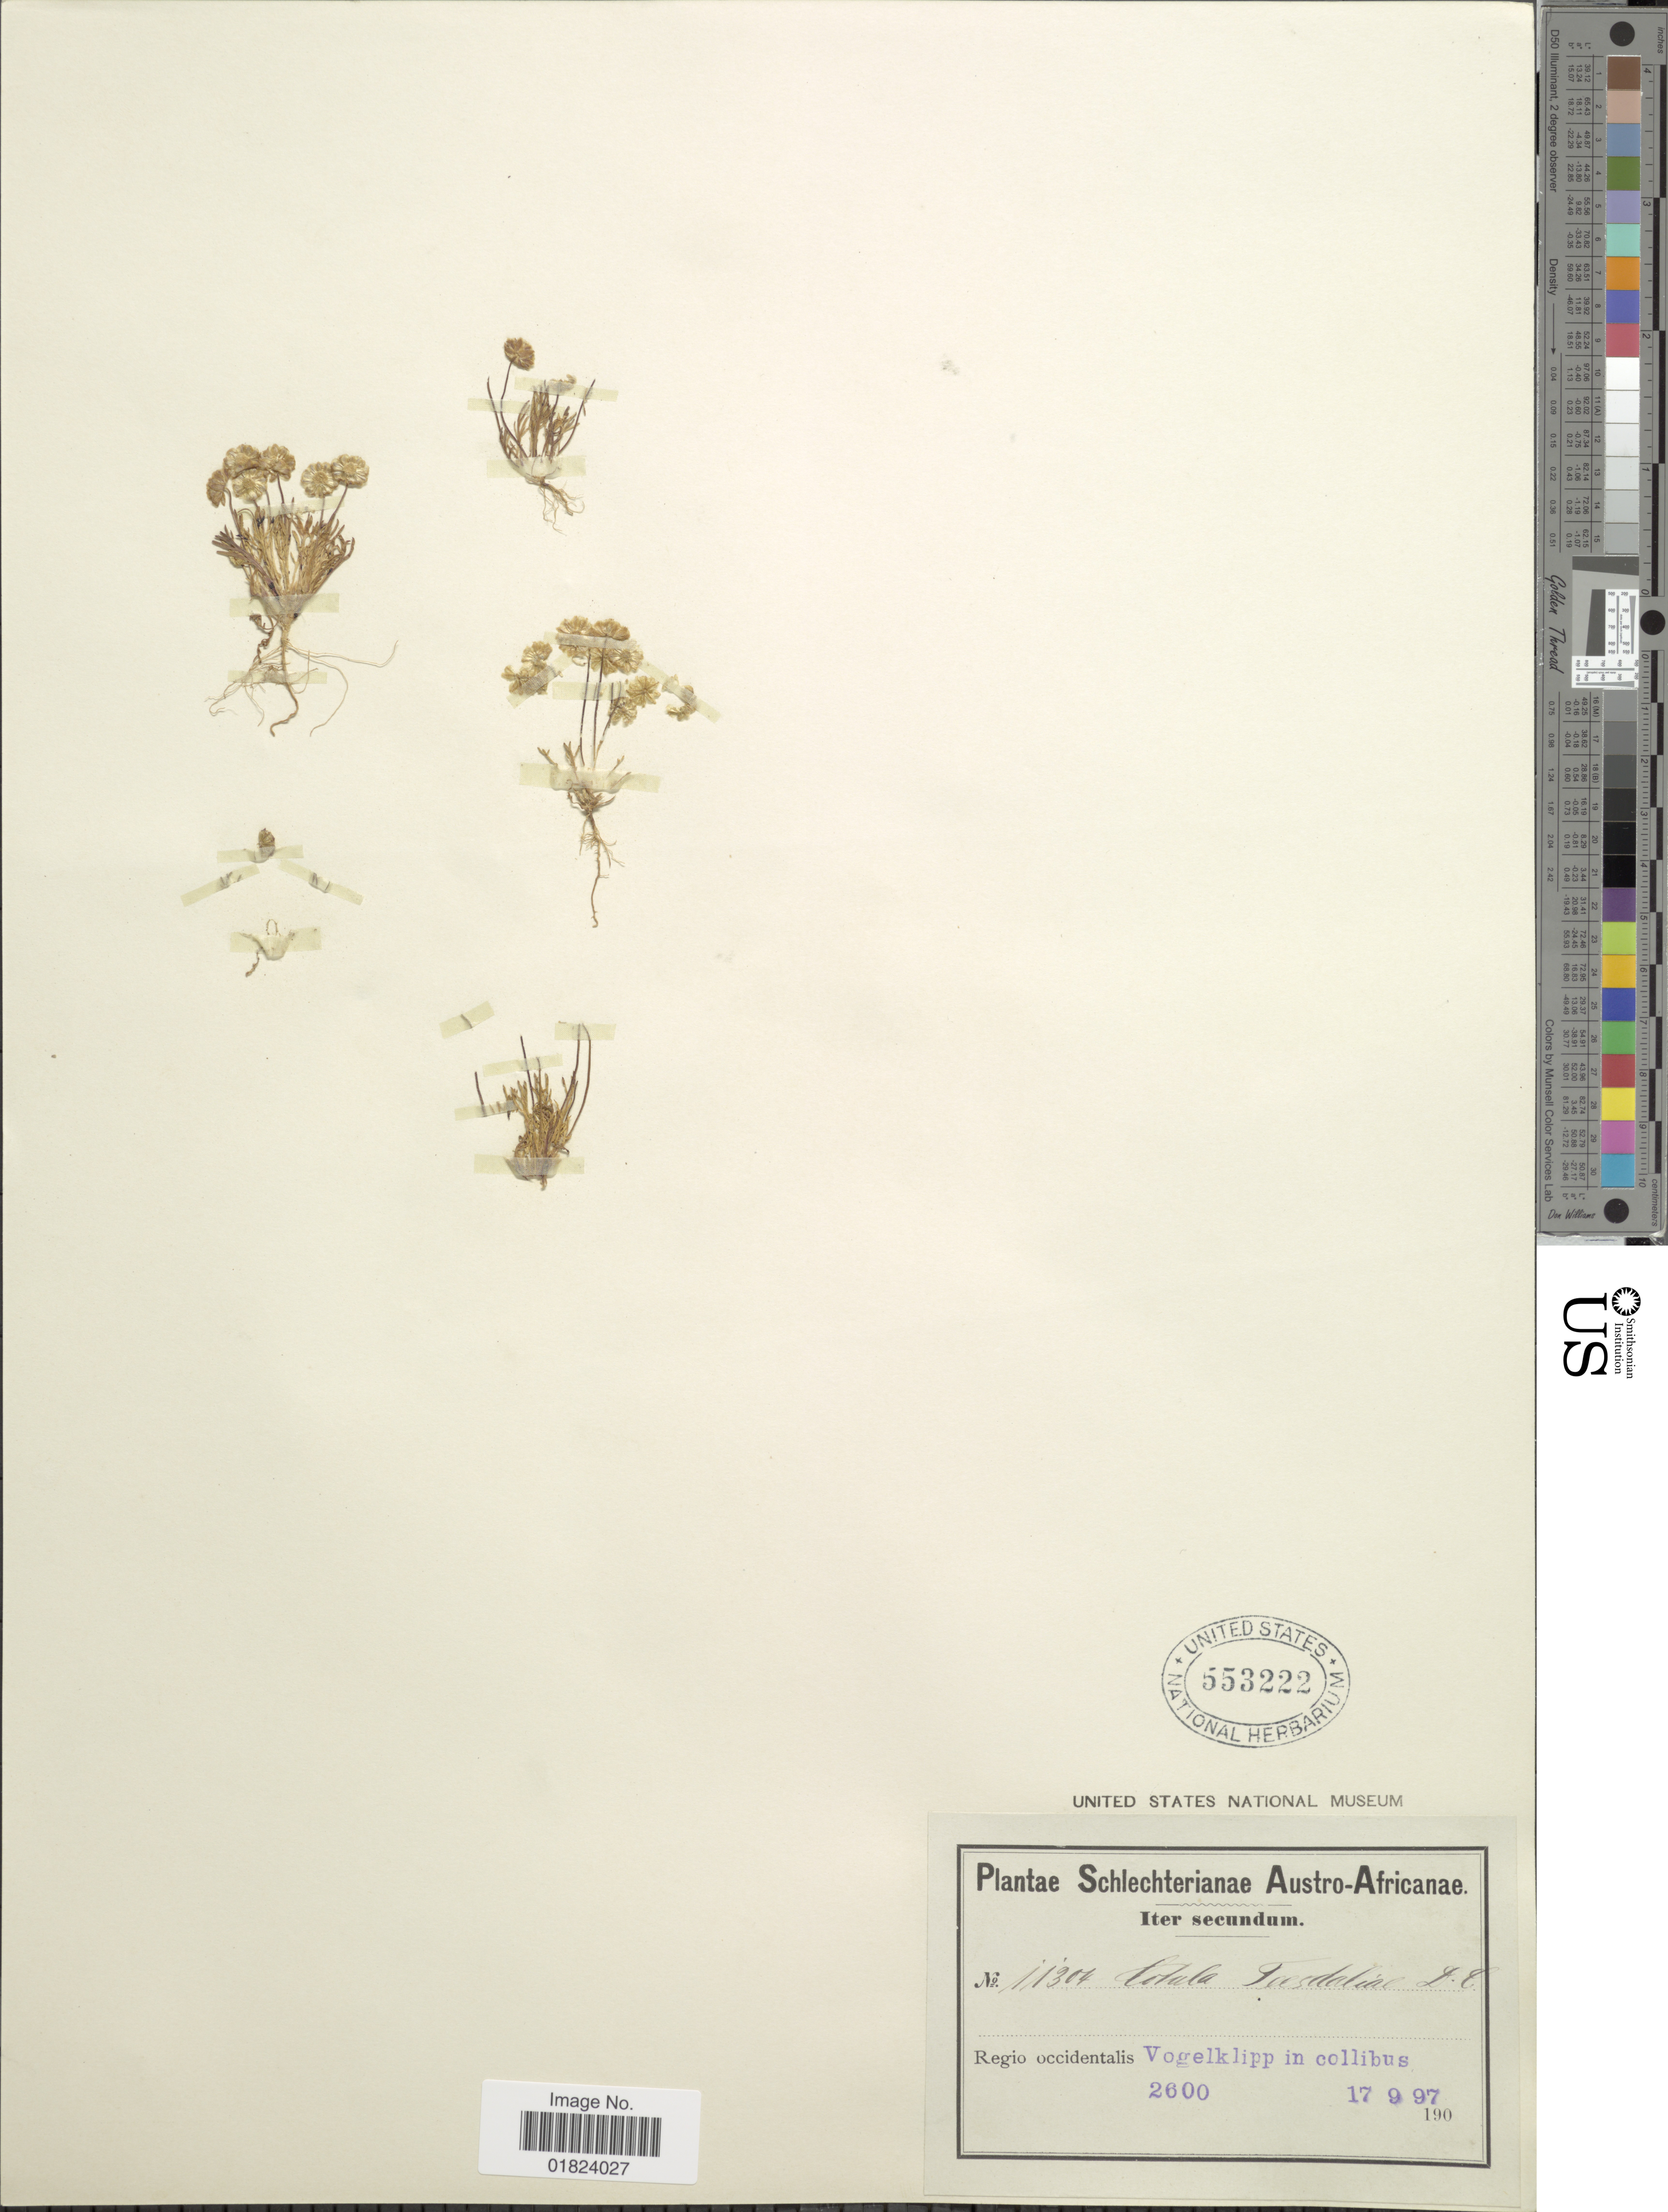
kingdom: Plantae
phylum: Tracheophyta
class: Magnoliopsida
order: Asterales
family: Asteraceae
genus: Cotula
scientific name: Cotula sp.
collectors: Schlechter, --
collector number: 11304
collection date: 1997-09-17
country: South Africa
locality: Austro-Africanae, iter secundum, Regio occidentalis: Vogelklipp in collibus.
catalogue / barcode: US 553222